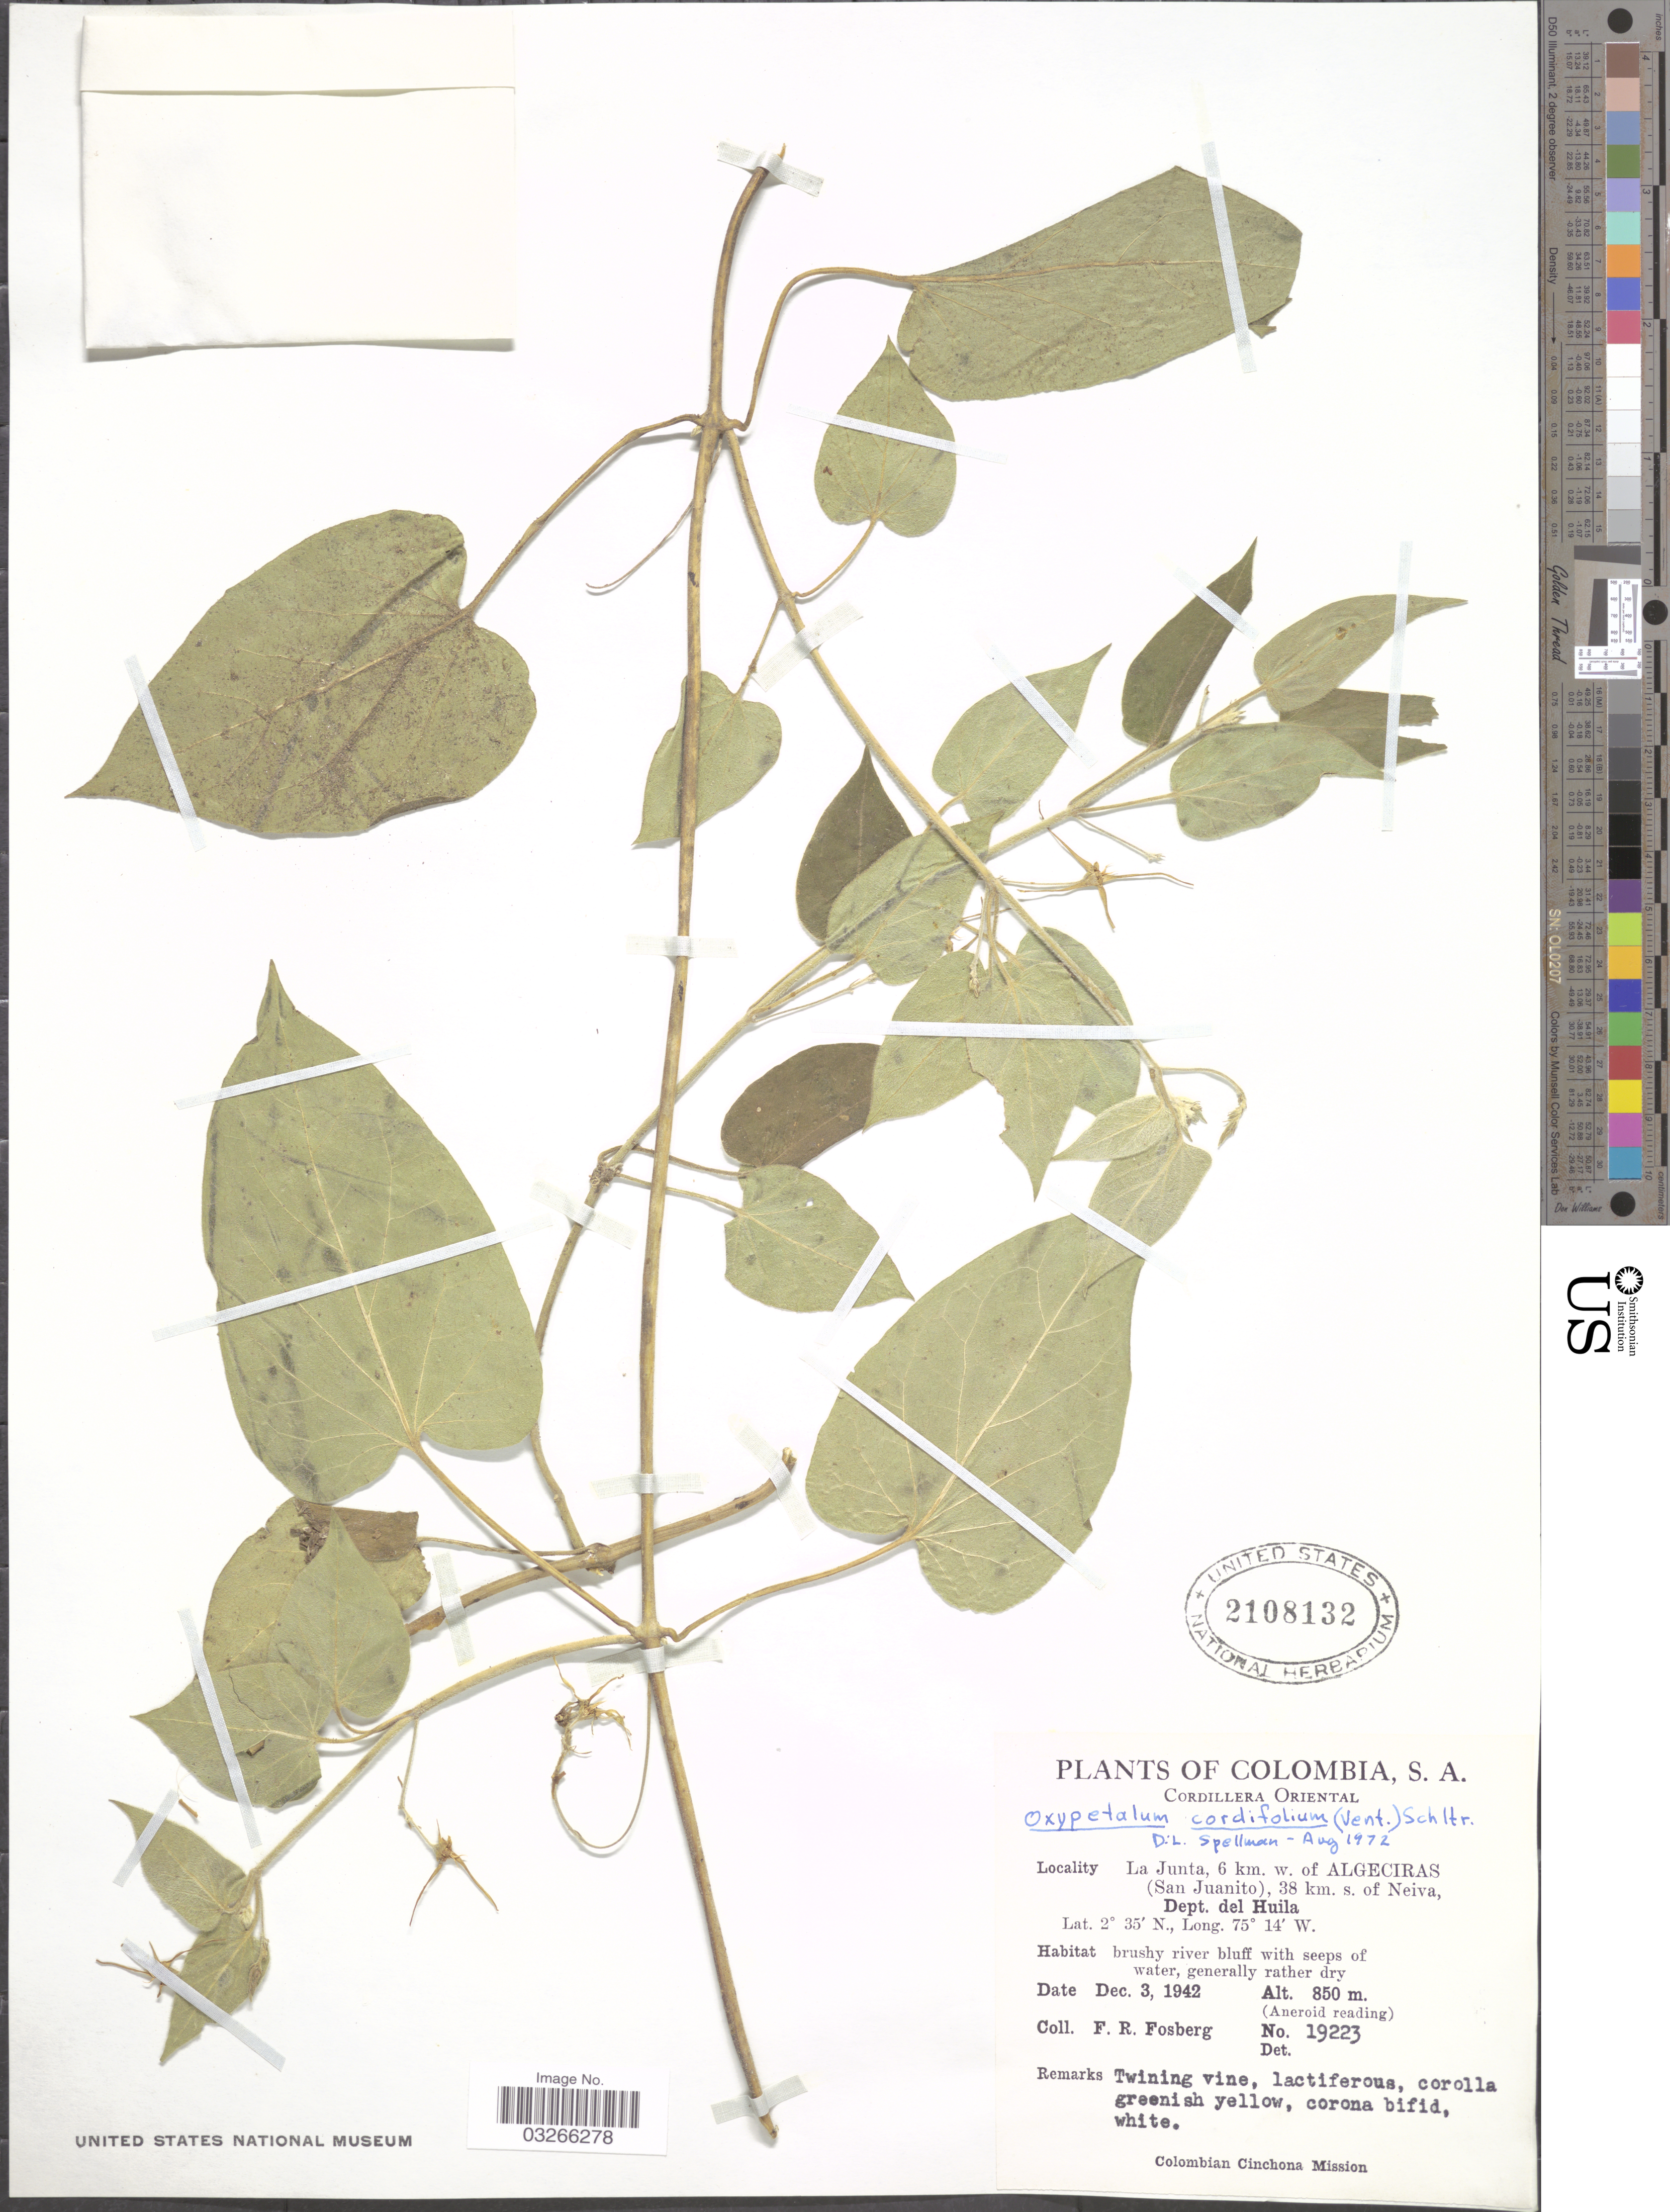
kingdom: Plantae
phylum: Tracheophyta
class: Magnoliopsida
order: Gentianales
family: Apocynaceae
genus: Oxypetalum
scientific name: Oxypetalum cordifolium subsp. cordifolium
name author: (Vent.) Schltr.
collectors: F. R. Fosberg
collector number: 19223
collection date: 1942-12-03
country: Colombia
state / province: Huila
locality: Cordillera Oriental, La Junta, 6 km. w. of Algeciras (San Juanito), 38 km s. of Neiva, Dept. del Huila.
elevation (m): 850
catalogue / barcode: US 2108132